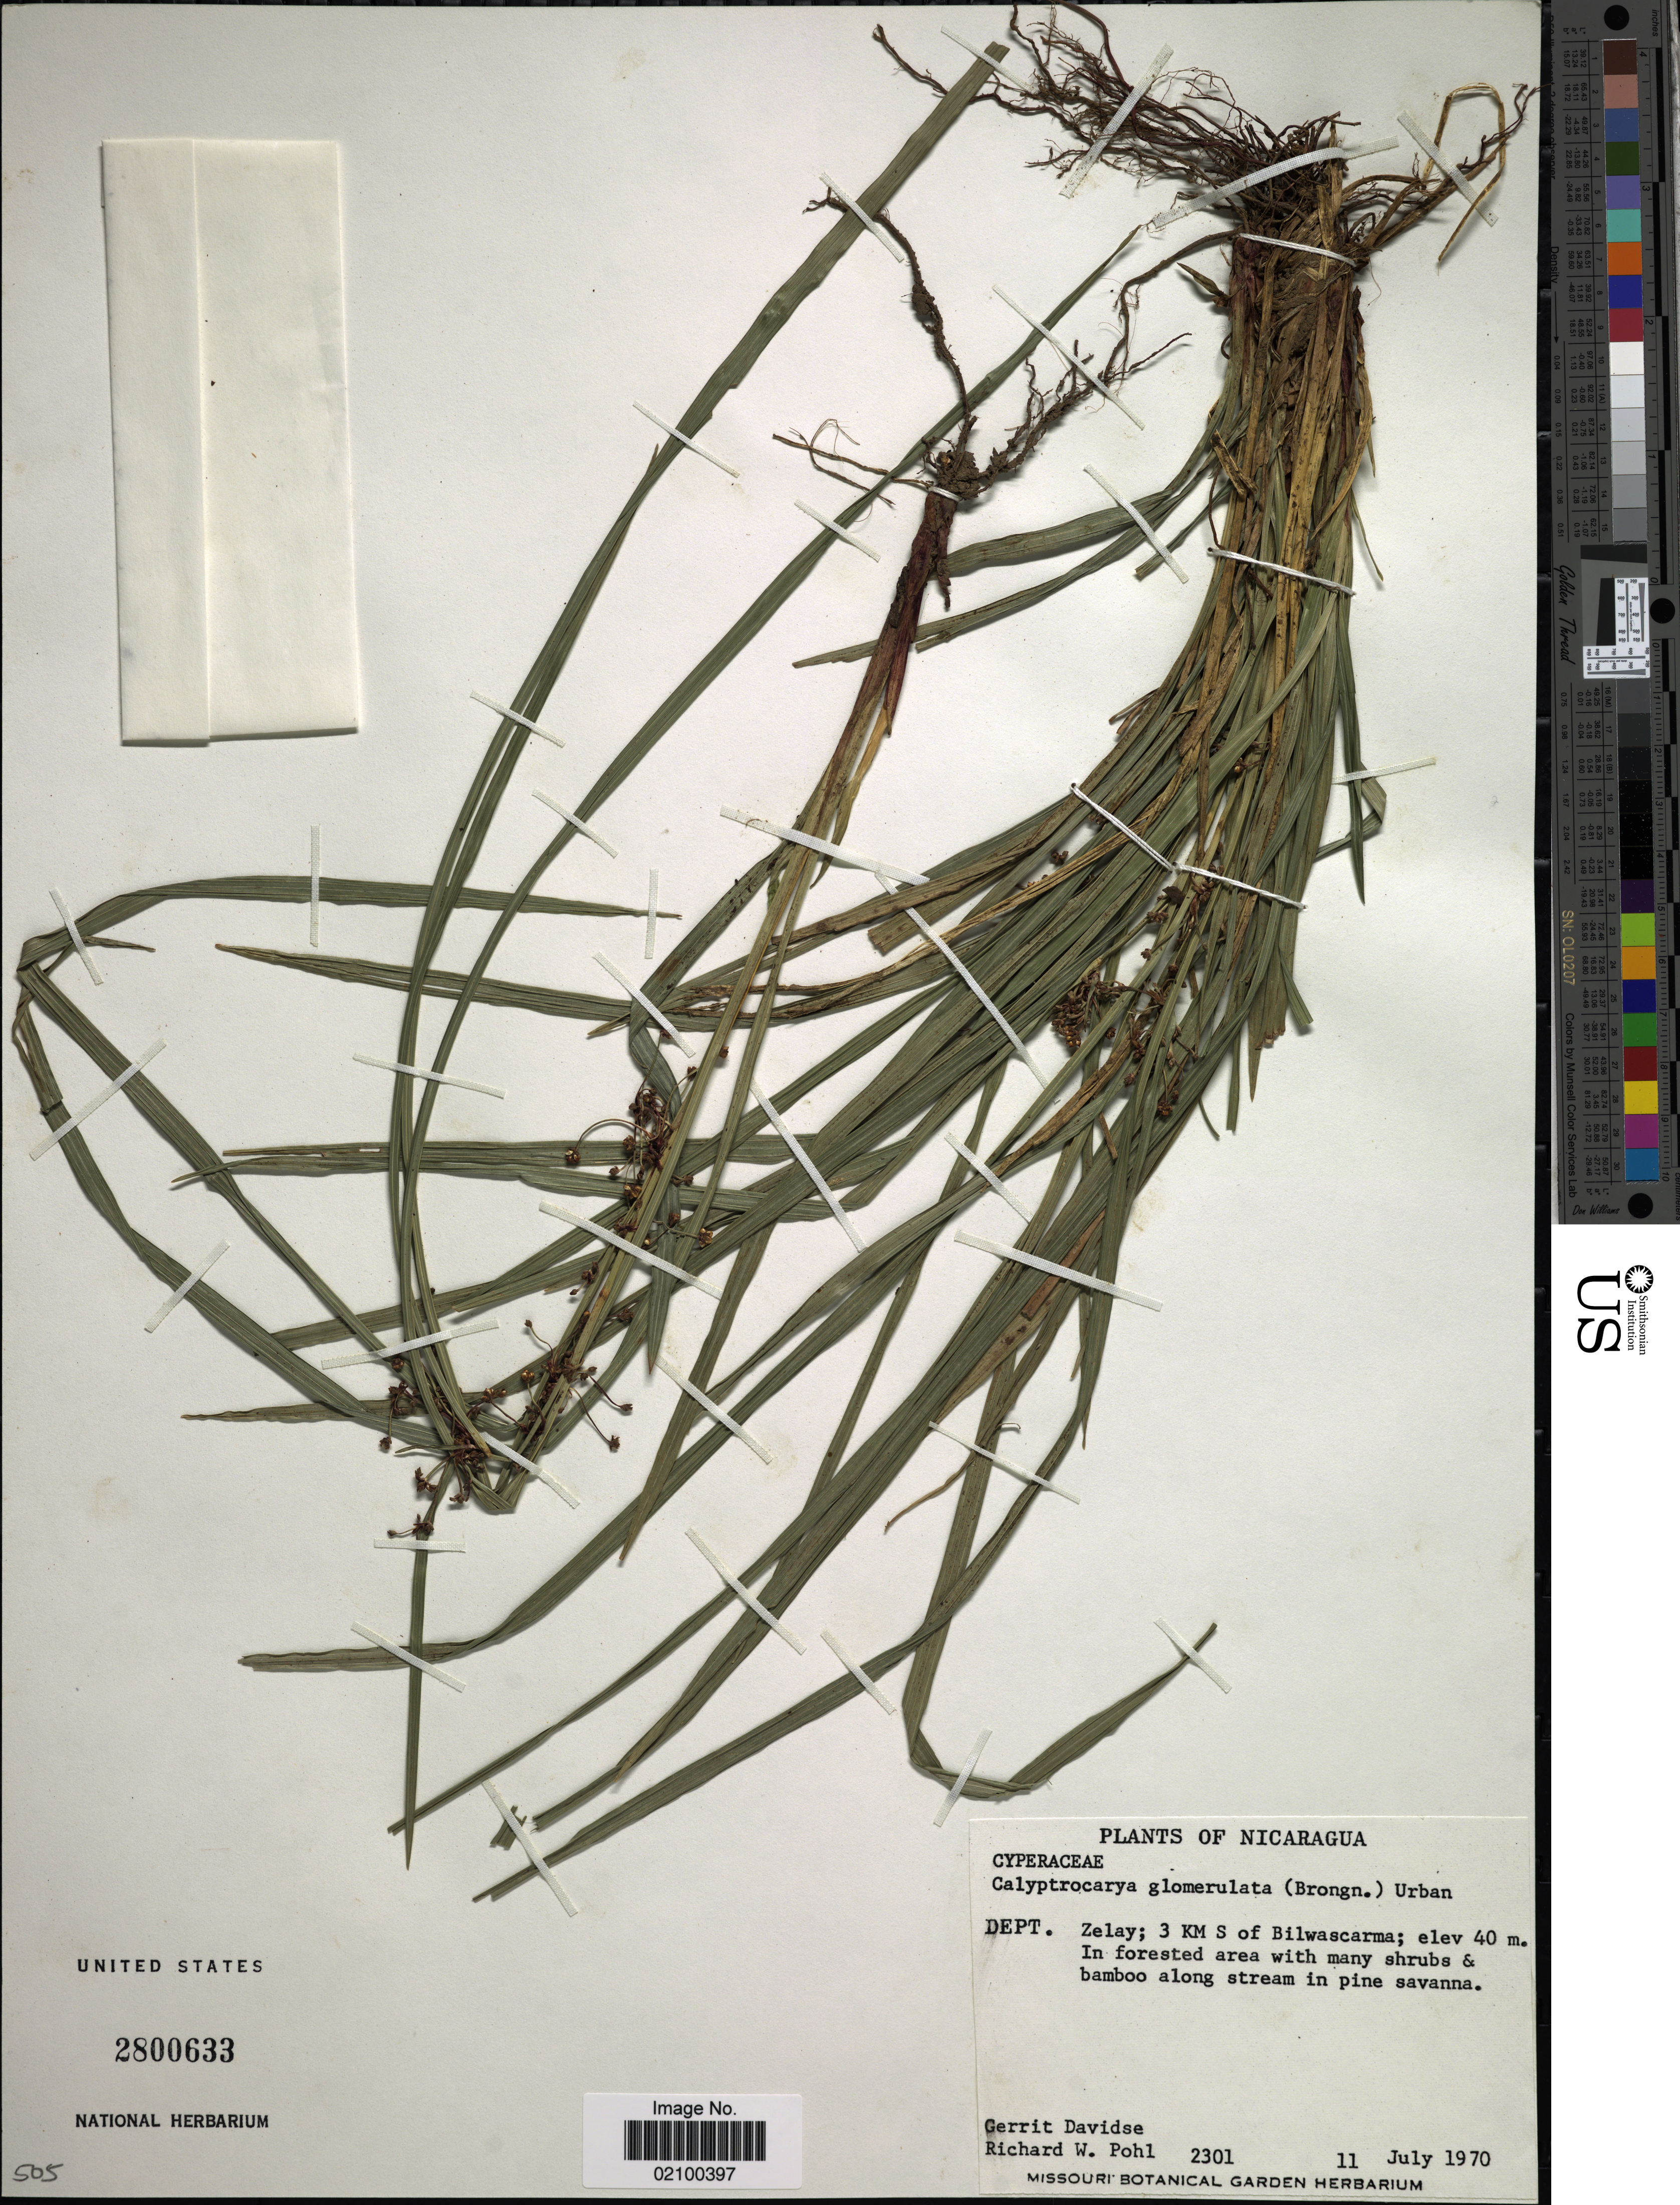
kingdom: Plantae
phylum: Tracheophyta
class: Liliopsida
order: Poales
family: Cyperaceae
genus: Calyptrocarya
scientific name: Calyptrocarya glomerulata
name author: (Brongn.) Urb.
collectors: G. Davidse & R. W. Pohl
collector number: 2301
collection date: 1970-07-11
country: Nicaragua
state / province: Atlantico Norte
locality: Dept. Zelaya; 3 KM S of Bilwascarma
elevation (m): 40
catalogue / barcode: US 2800633